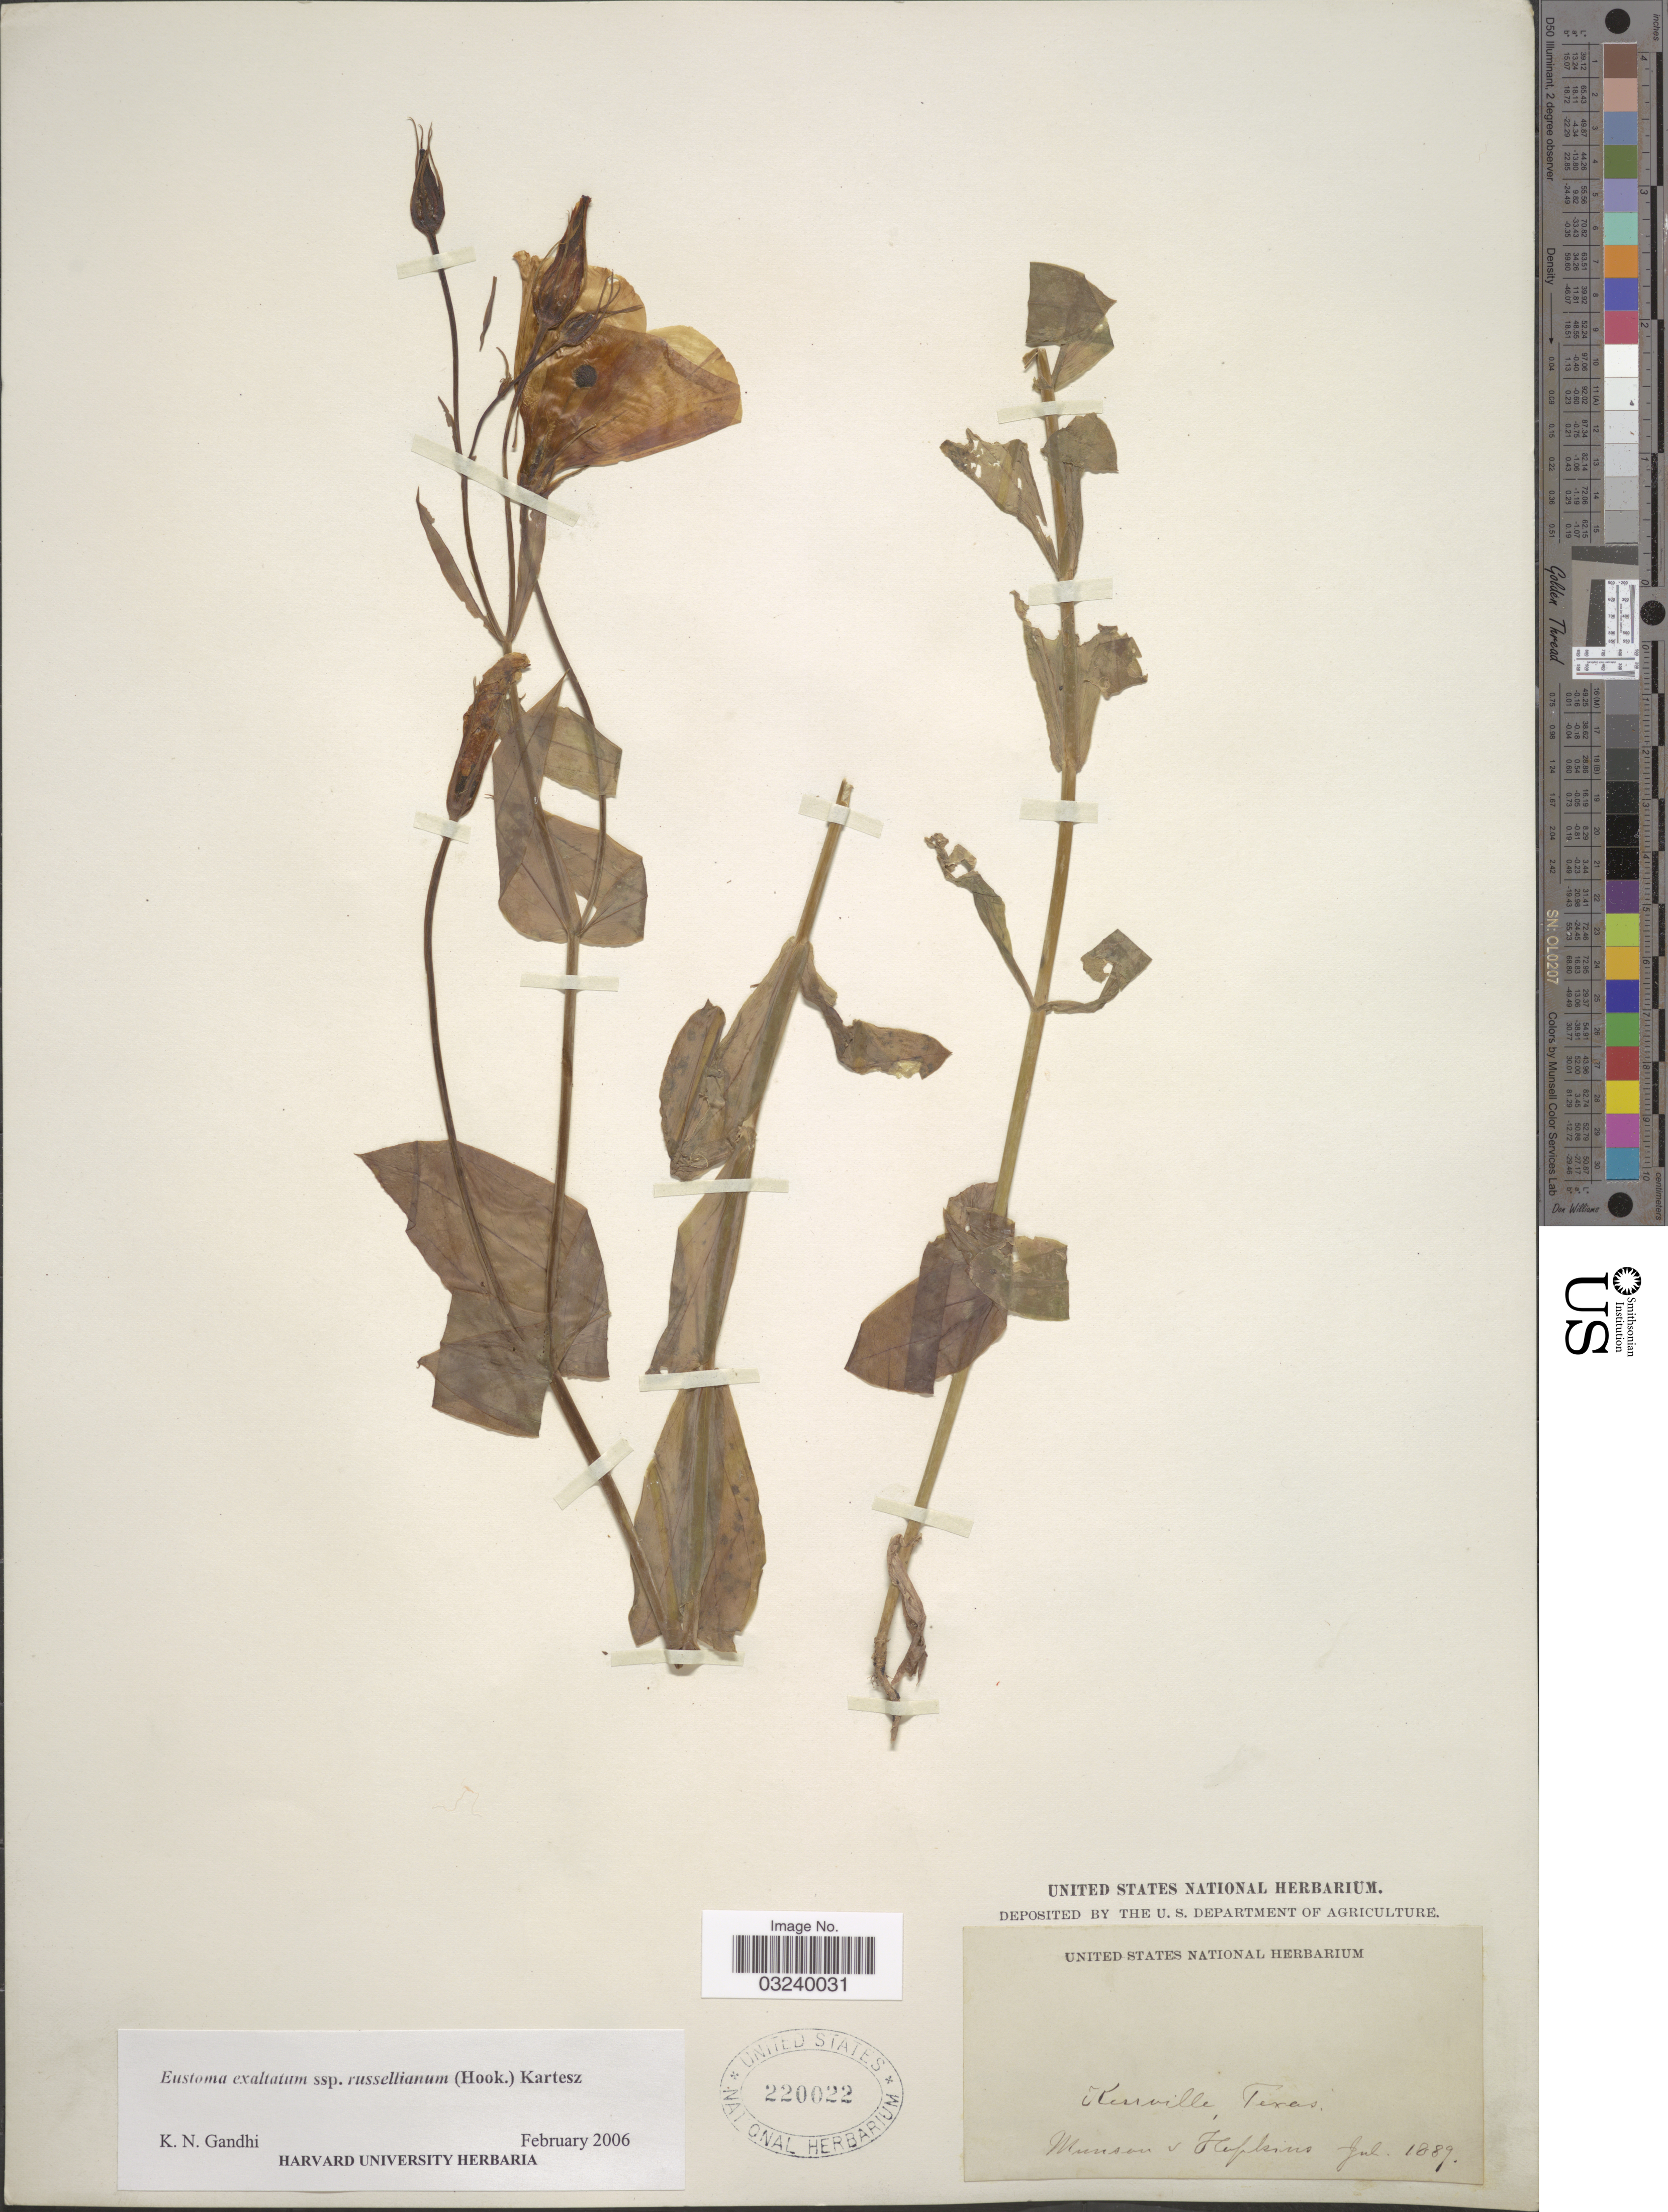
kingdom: Plantae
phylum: Tracheophyta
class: Magnoliopsida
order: Gentianales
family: Gentianaceae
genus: Eustoma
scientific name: Eustoma grandiflorum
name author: (Raf.) Shinners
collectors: -. Munson & -. Hopkins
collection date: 1889-07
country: United States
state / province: Texas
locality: Kerrville, Texas.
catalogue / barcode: US 220022